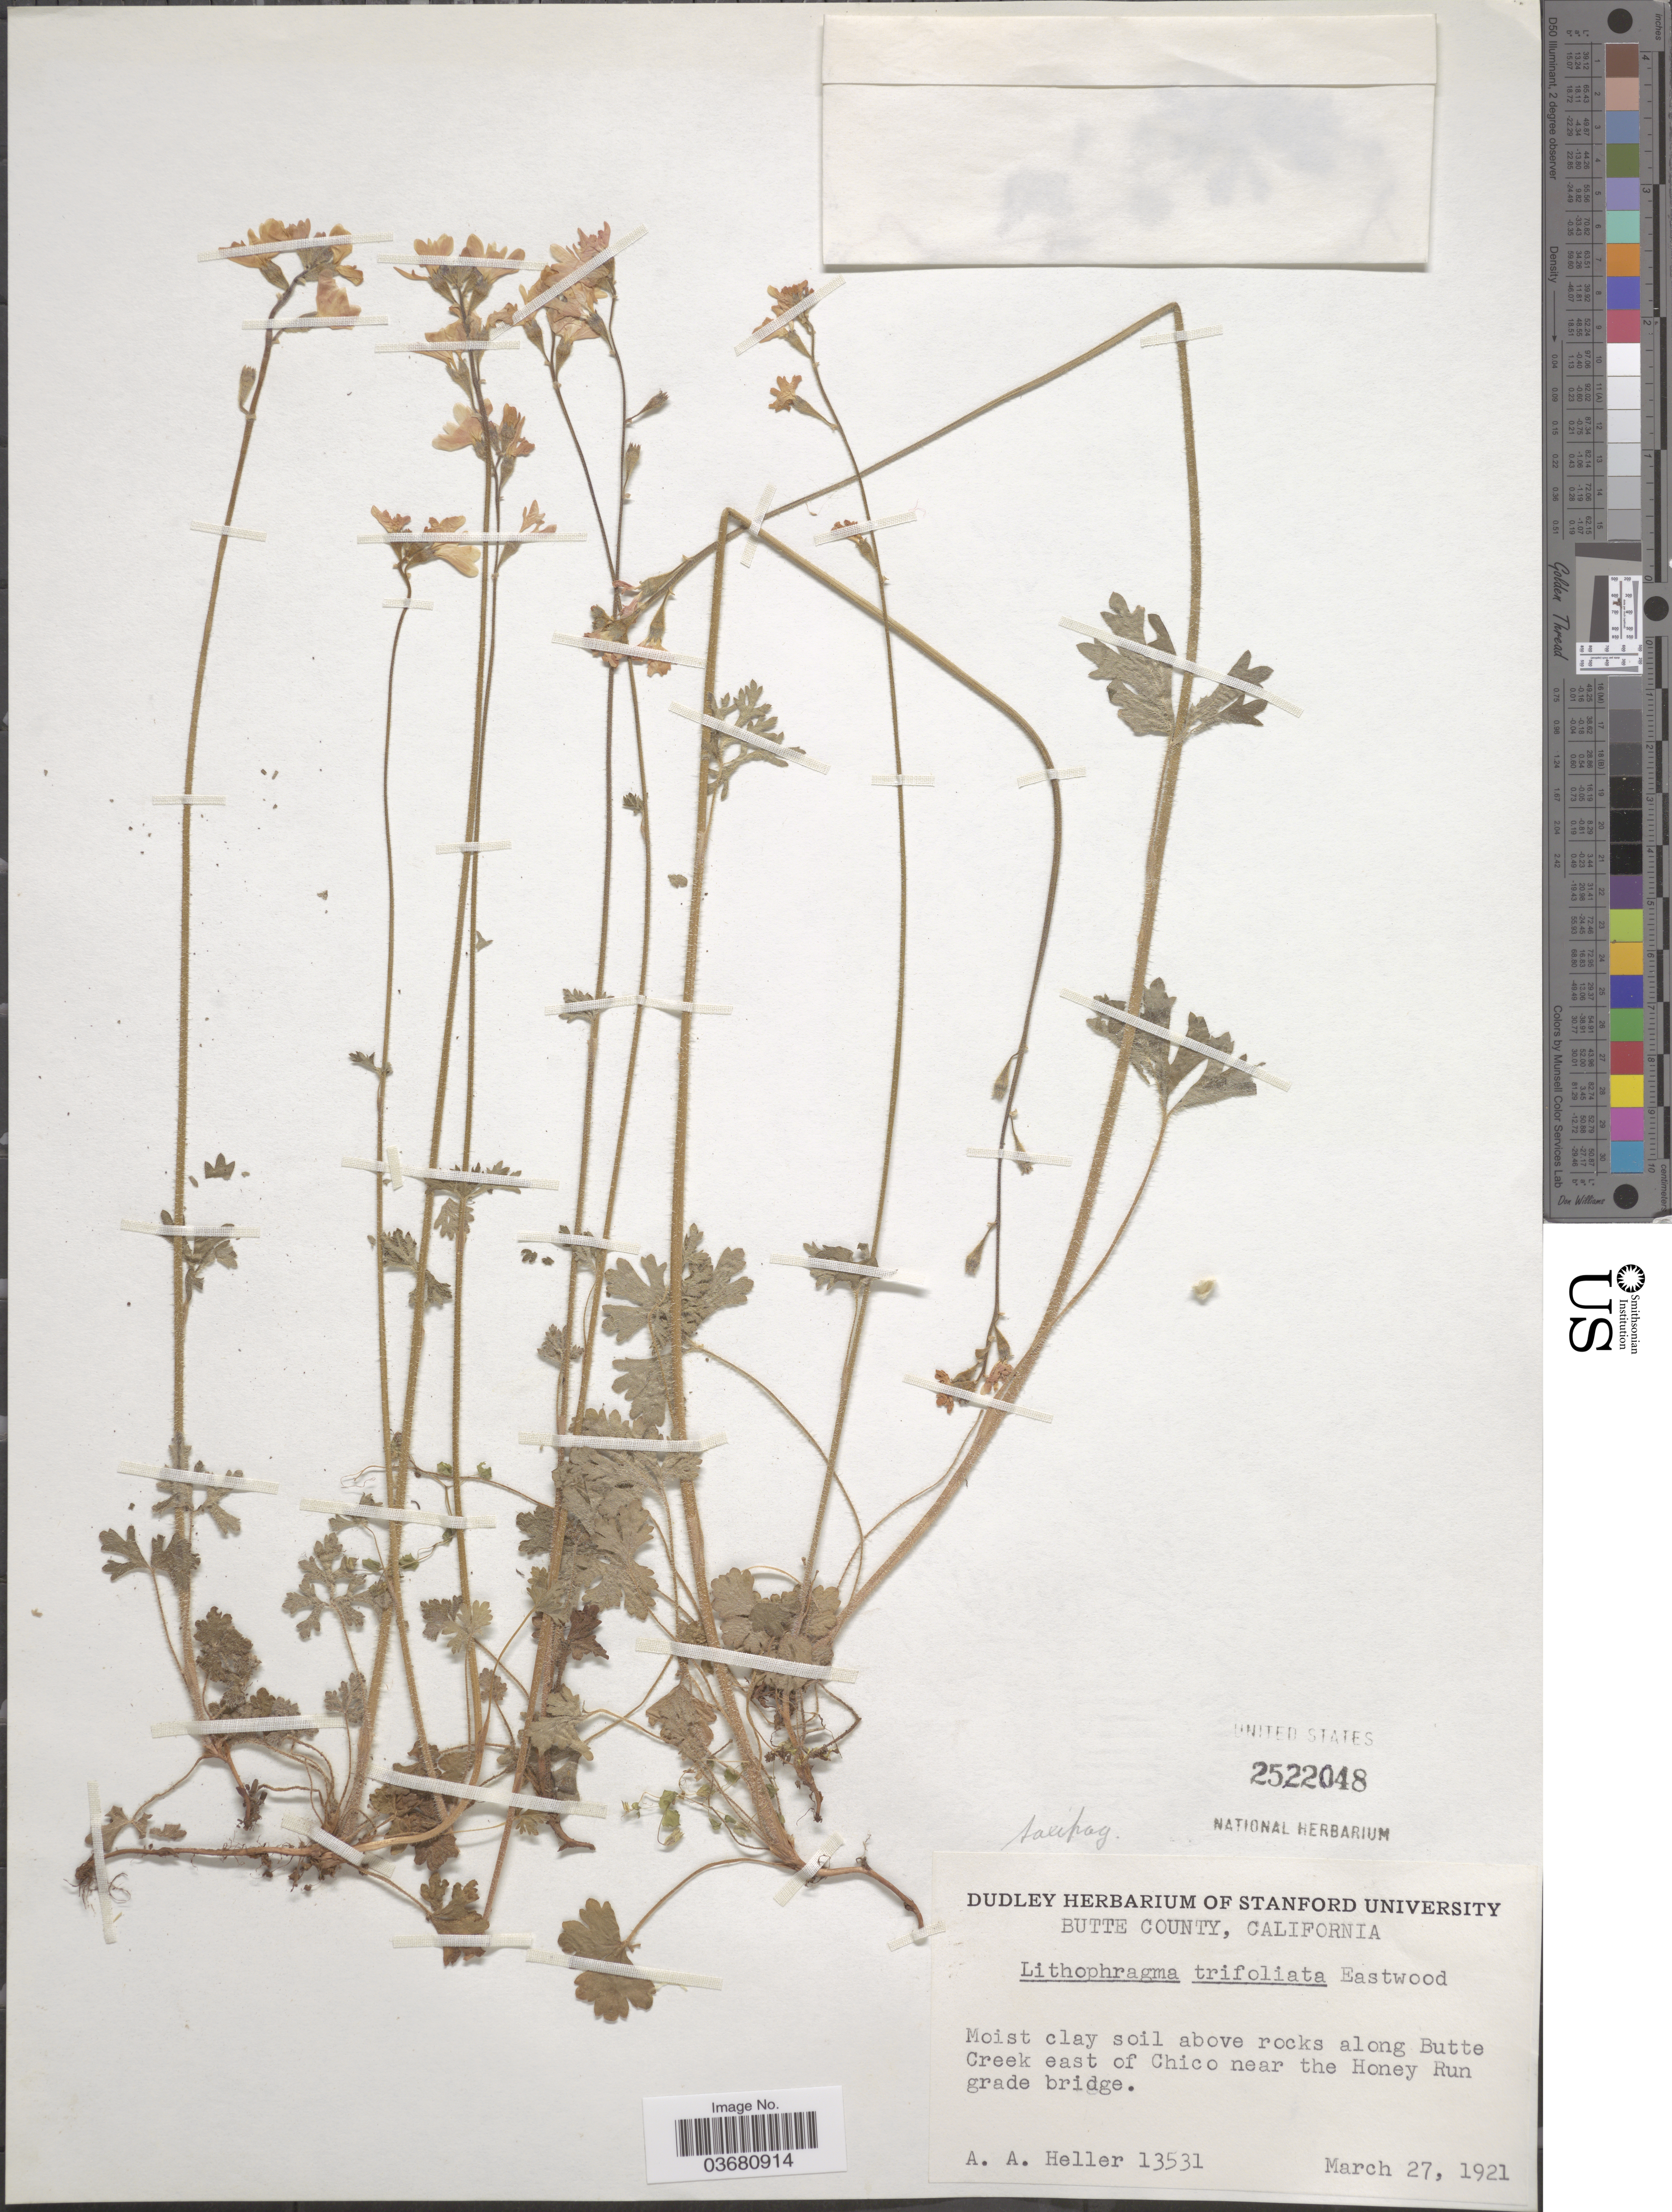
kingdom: Plantae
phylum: Tracheophyta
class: Magnoliopsida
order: Saxifragales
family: Saxifragaceae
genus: Lithophragma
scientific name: Lithophragma trifoliatum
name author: Eastw.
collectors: A. A. Heller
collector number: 13531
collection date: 1921-03-27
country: United States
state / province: California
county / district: Butte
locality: Butte County. Moist clay soil above rocks along Butte Creek east of Chico near the Honey Run grade bridge.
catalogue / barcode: US 2522048